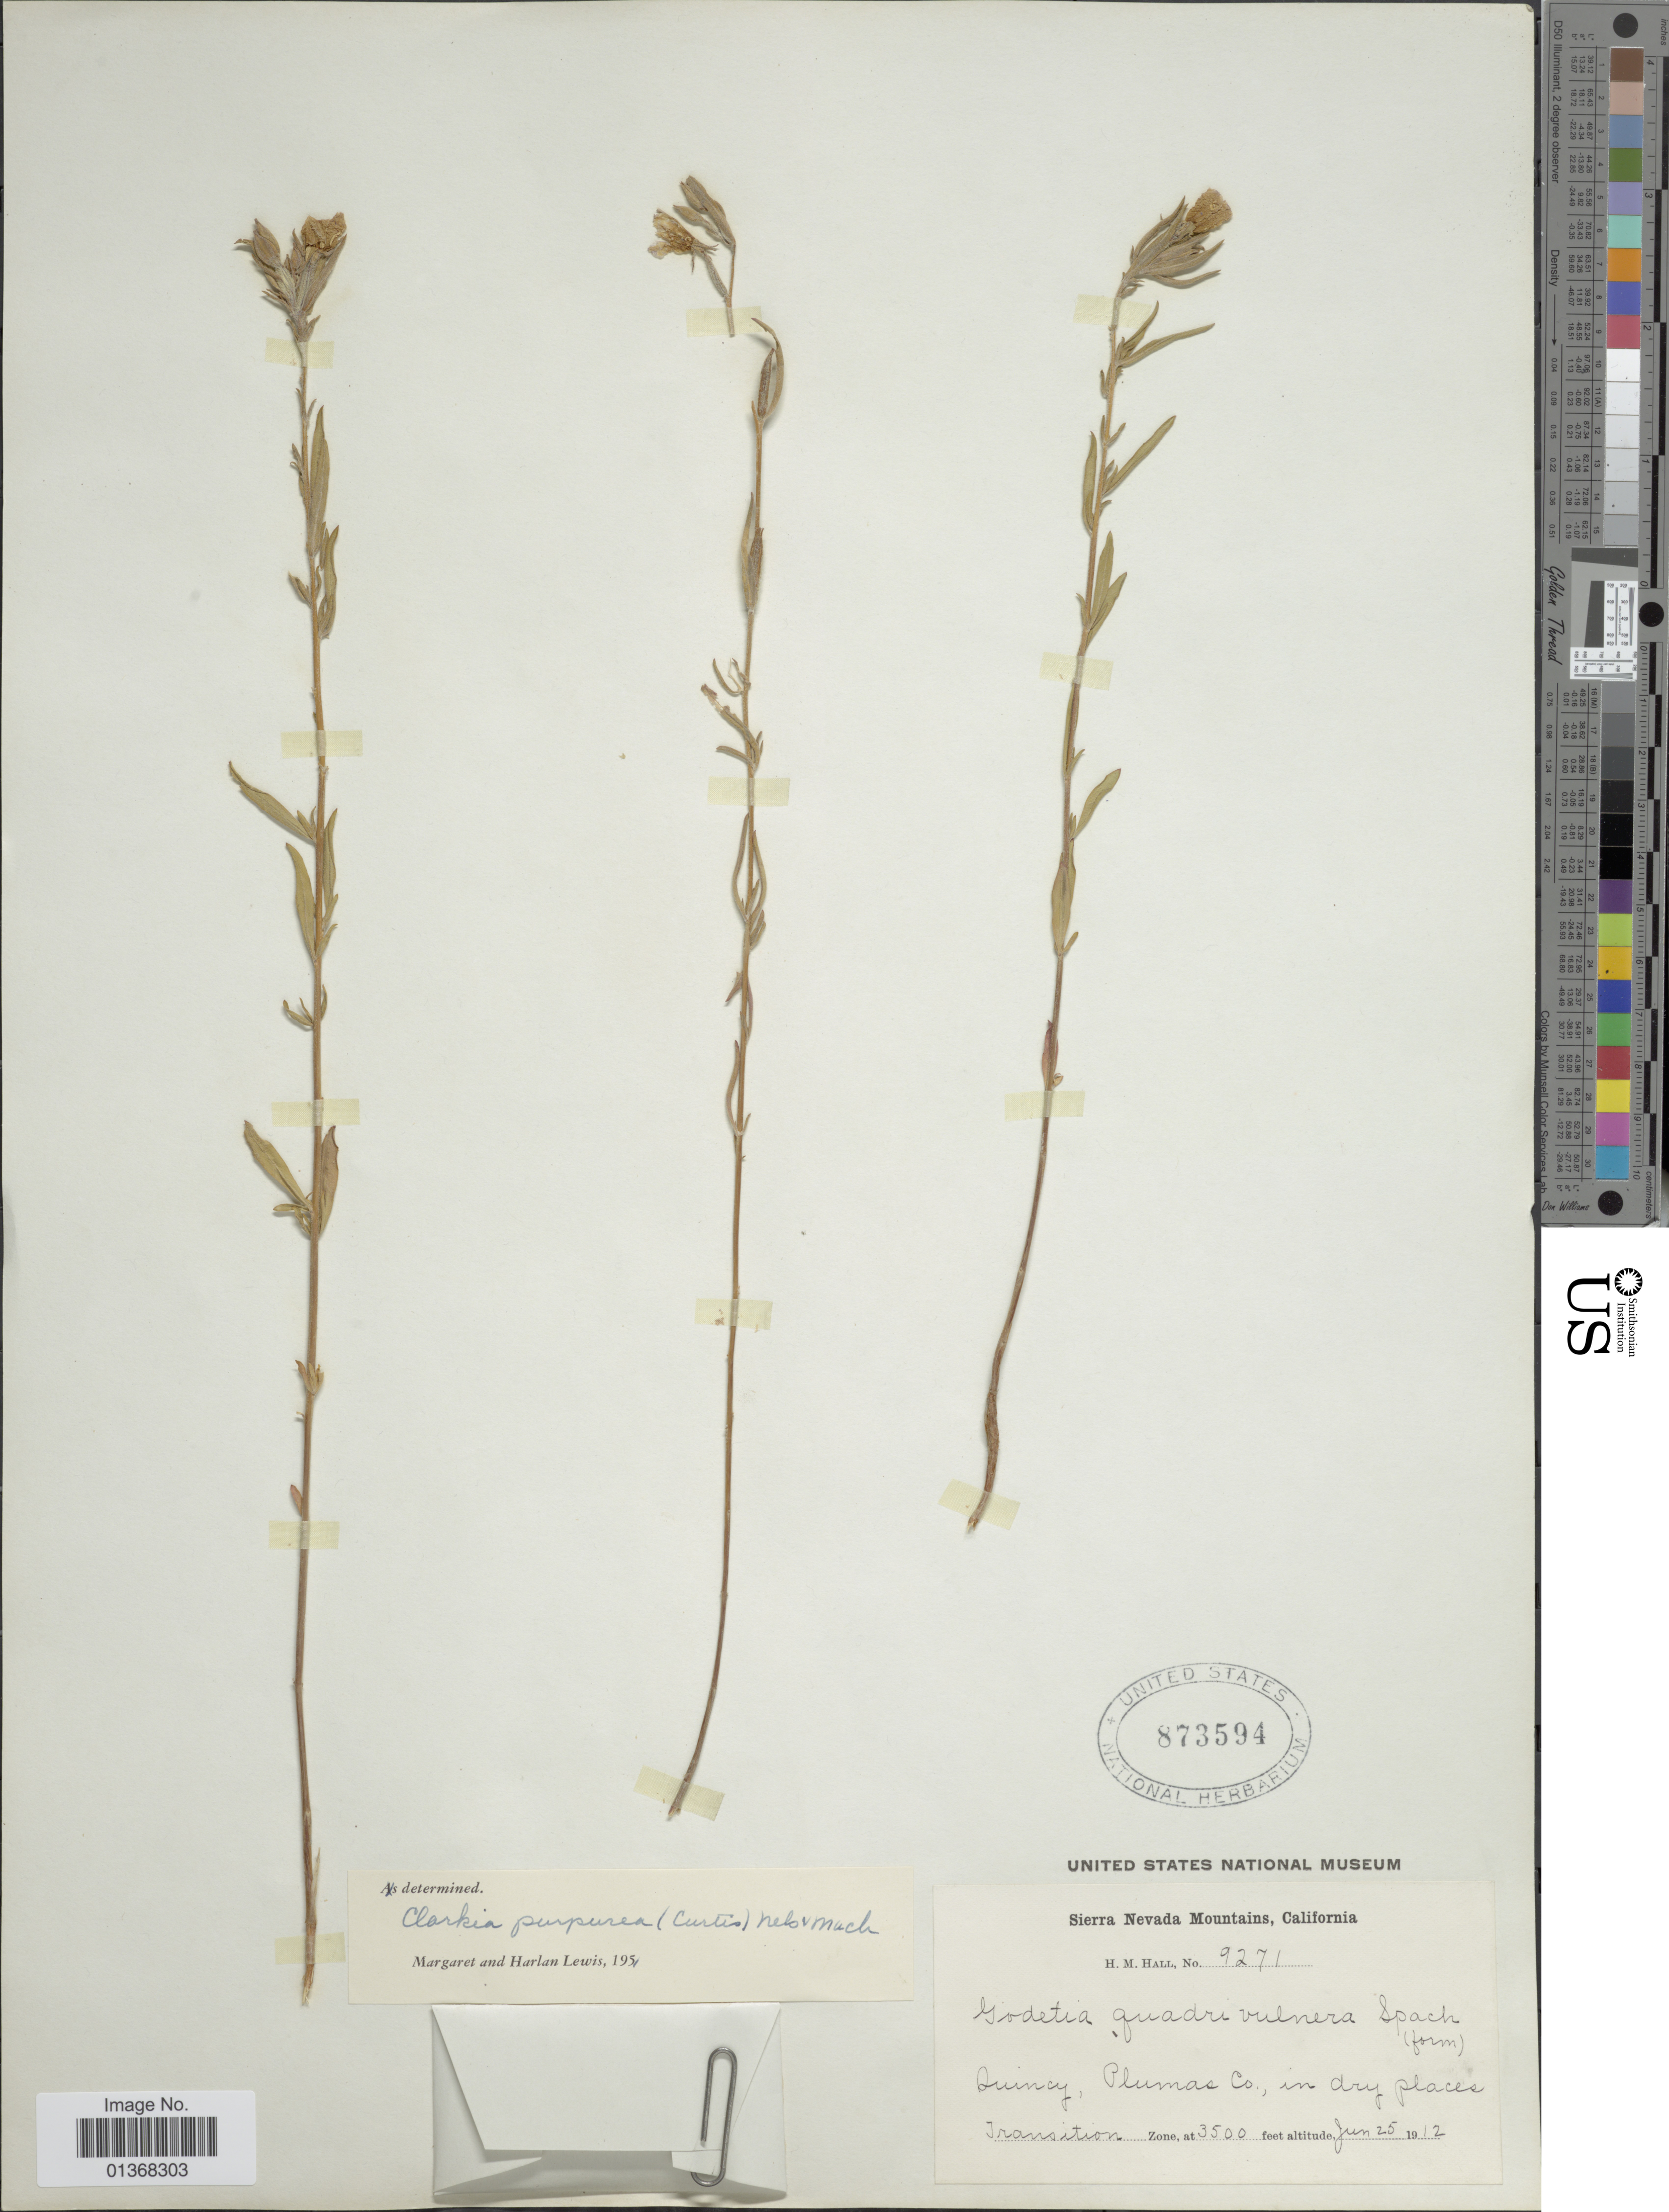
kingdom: Plantae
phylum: Tracheophyta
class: Magnoliopsida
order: Myrtales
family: Onagraceae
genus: Clarkia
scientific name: Clarkia purpurea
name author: (Curtis) A. Nelson & J.F. Macbr.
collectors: H. M. Hall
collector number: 9271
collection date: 1912-06-25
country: United States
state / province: California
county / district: Plumas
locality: Sierra Nevada Mountains, Quincy, Plumas Co., in dry places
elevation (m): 1067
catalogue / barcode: US 873594